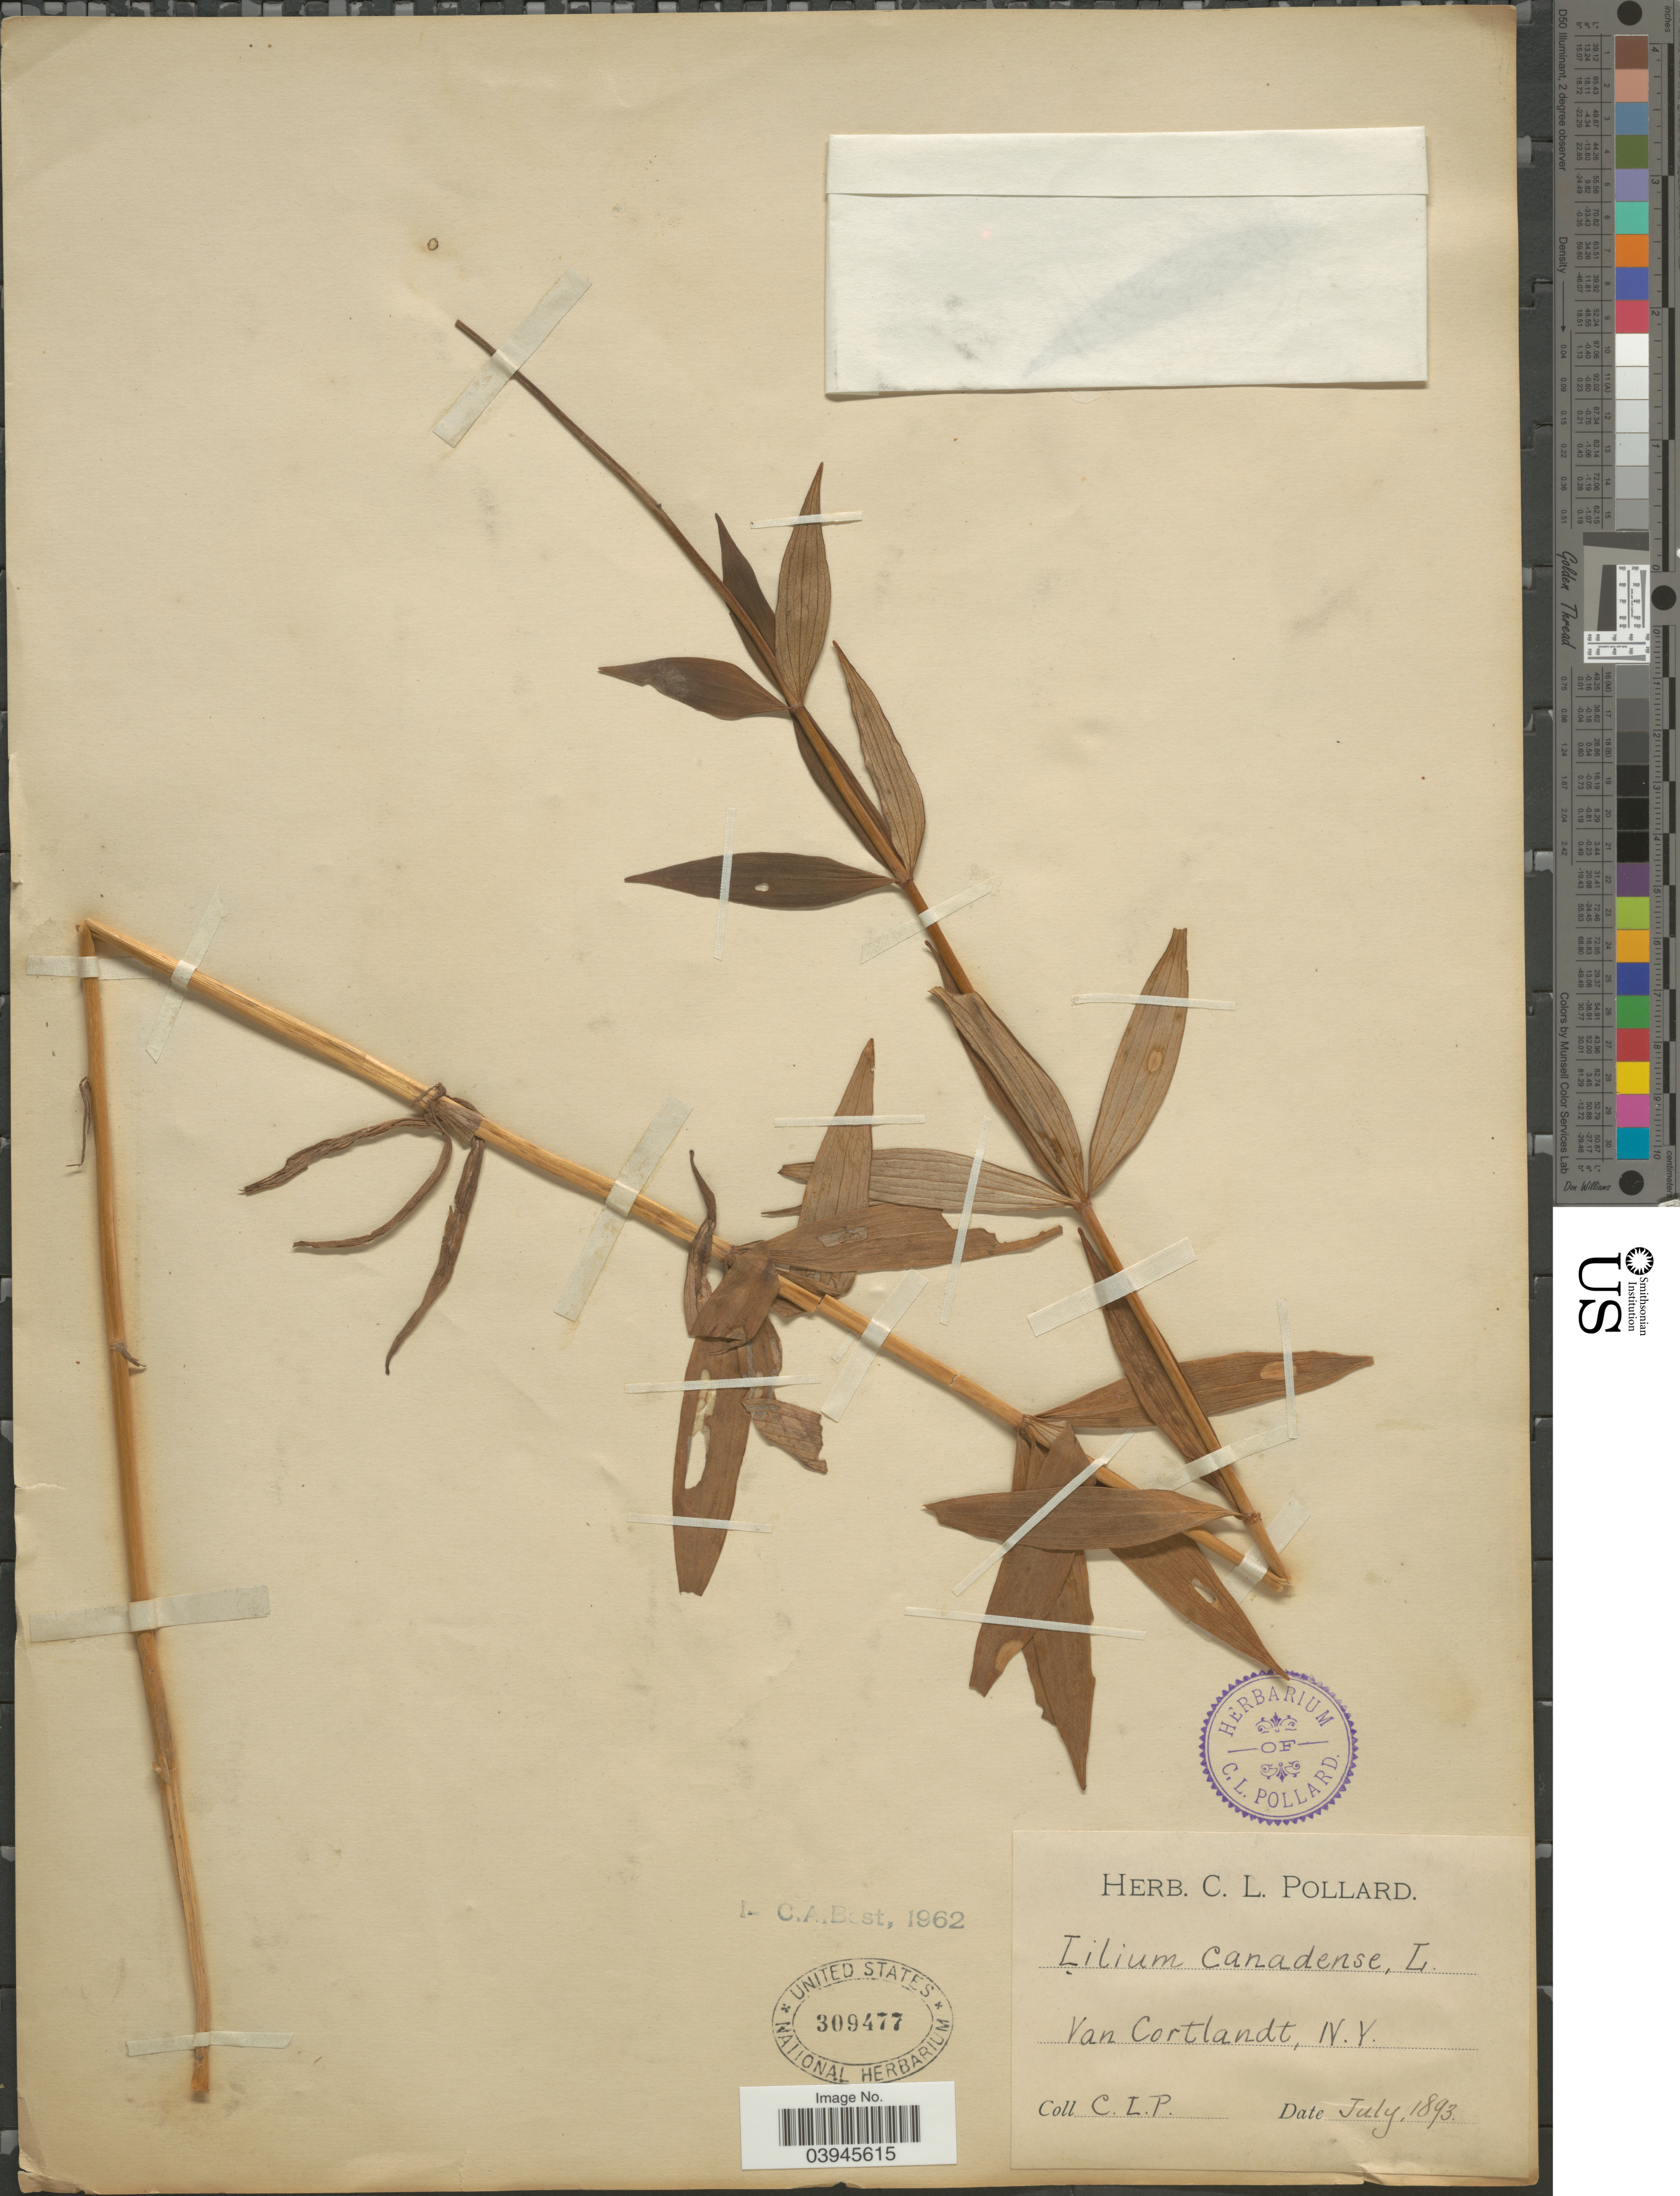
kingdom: Plantae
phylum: Tracheophyta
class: Liliopsida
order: Liliales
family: Liliaceae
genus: Lilium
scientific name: Lilium canadense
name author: L.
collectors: C. L. Pollard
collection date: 1893-07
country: United States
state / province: New York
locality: Van Cortlandt.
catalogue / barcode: US 309477